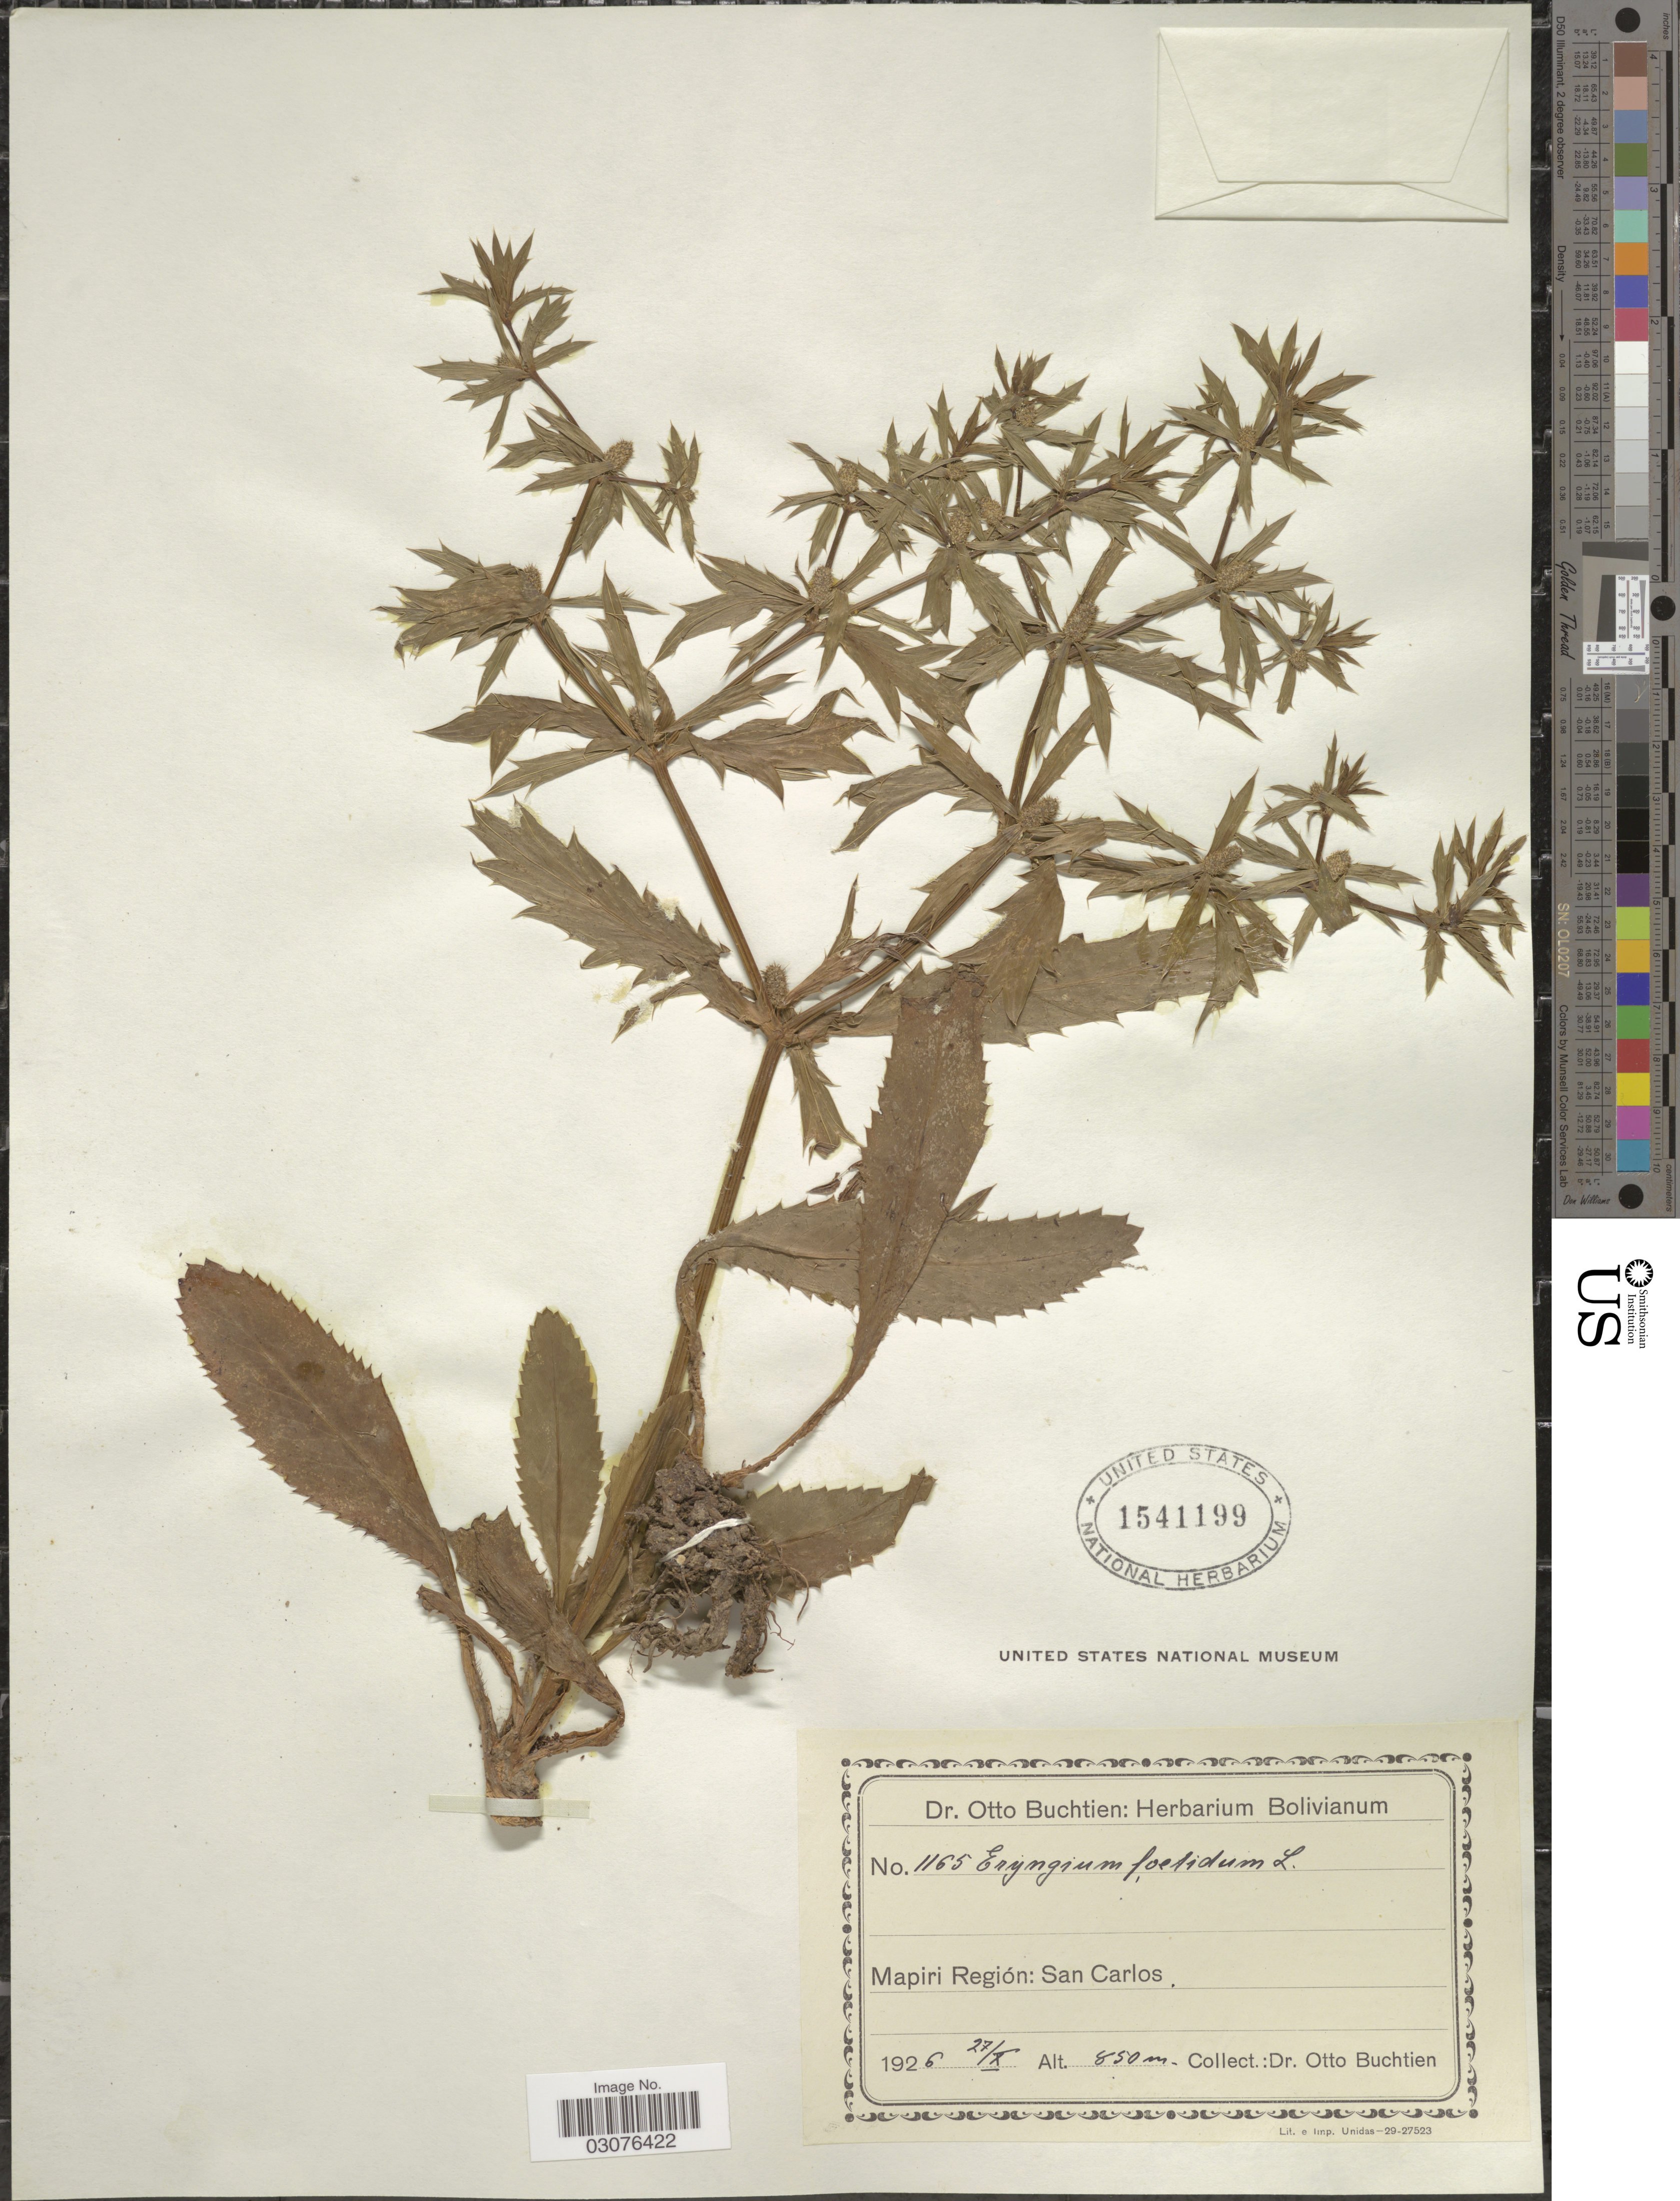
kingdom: Plantae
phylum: Tracheophyta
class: Magnoliopsida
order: Apiales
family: Apiaceae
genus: Eryngium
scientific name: Eryngium foetidum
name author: L.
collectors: O. Buchtien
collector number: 1165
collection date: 1926-10-27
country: Bolivia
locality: Mapiri Región: San Carlos.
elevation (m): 850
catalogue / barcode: US 1541199